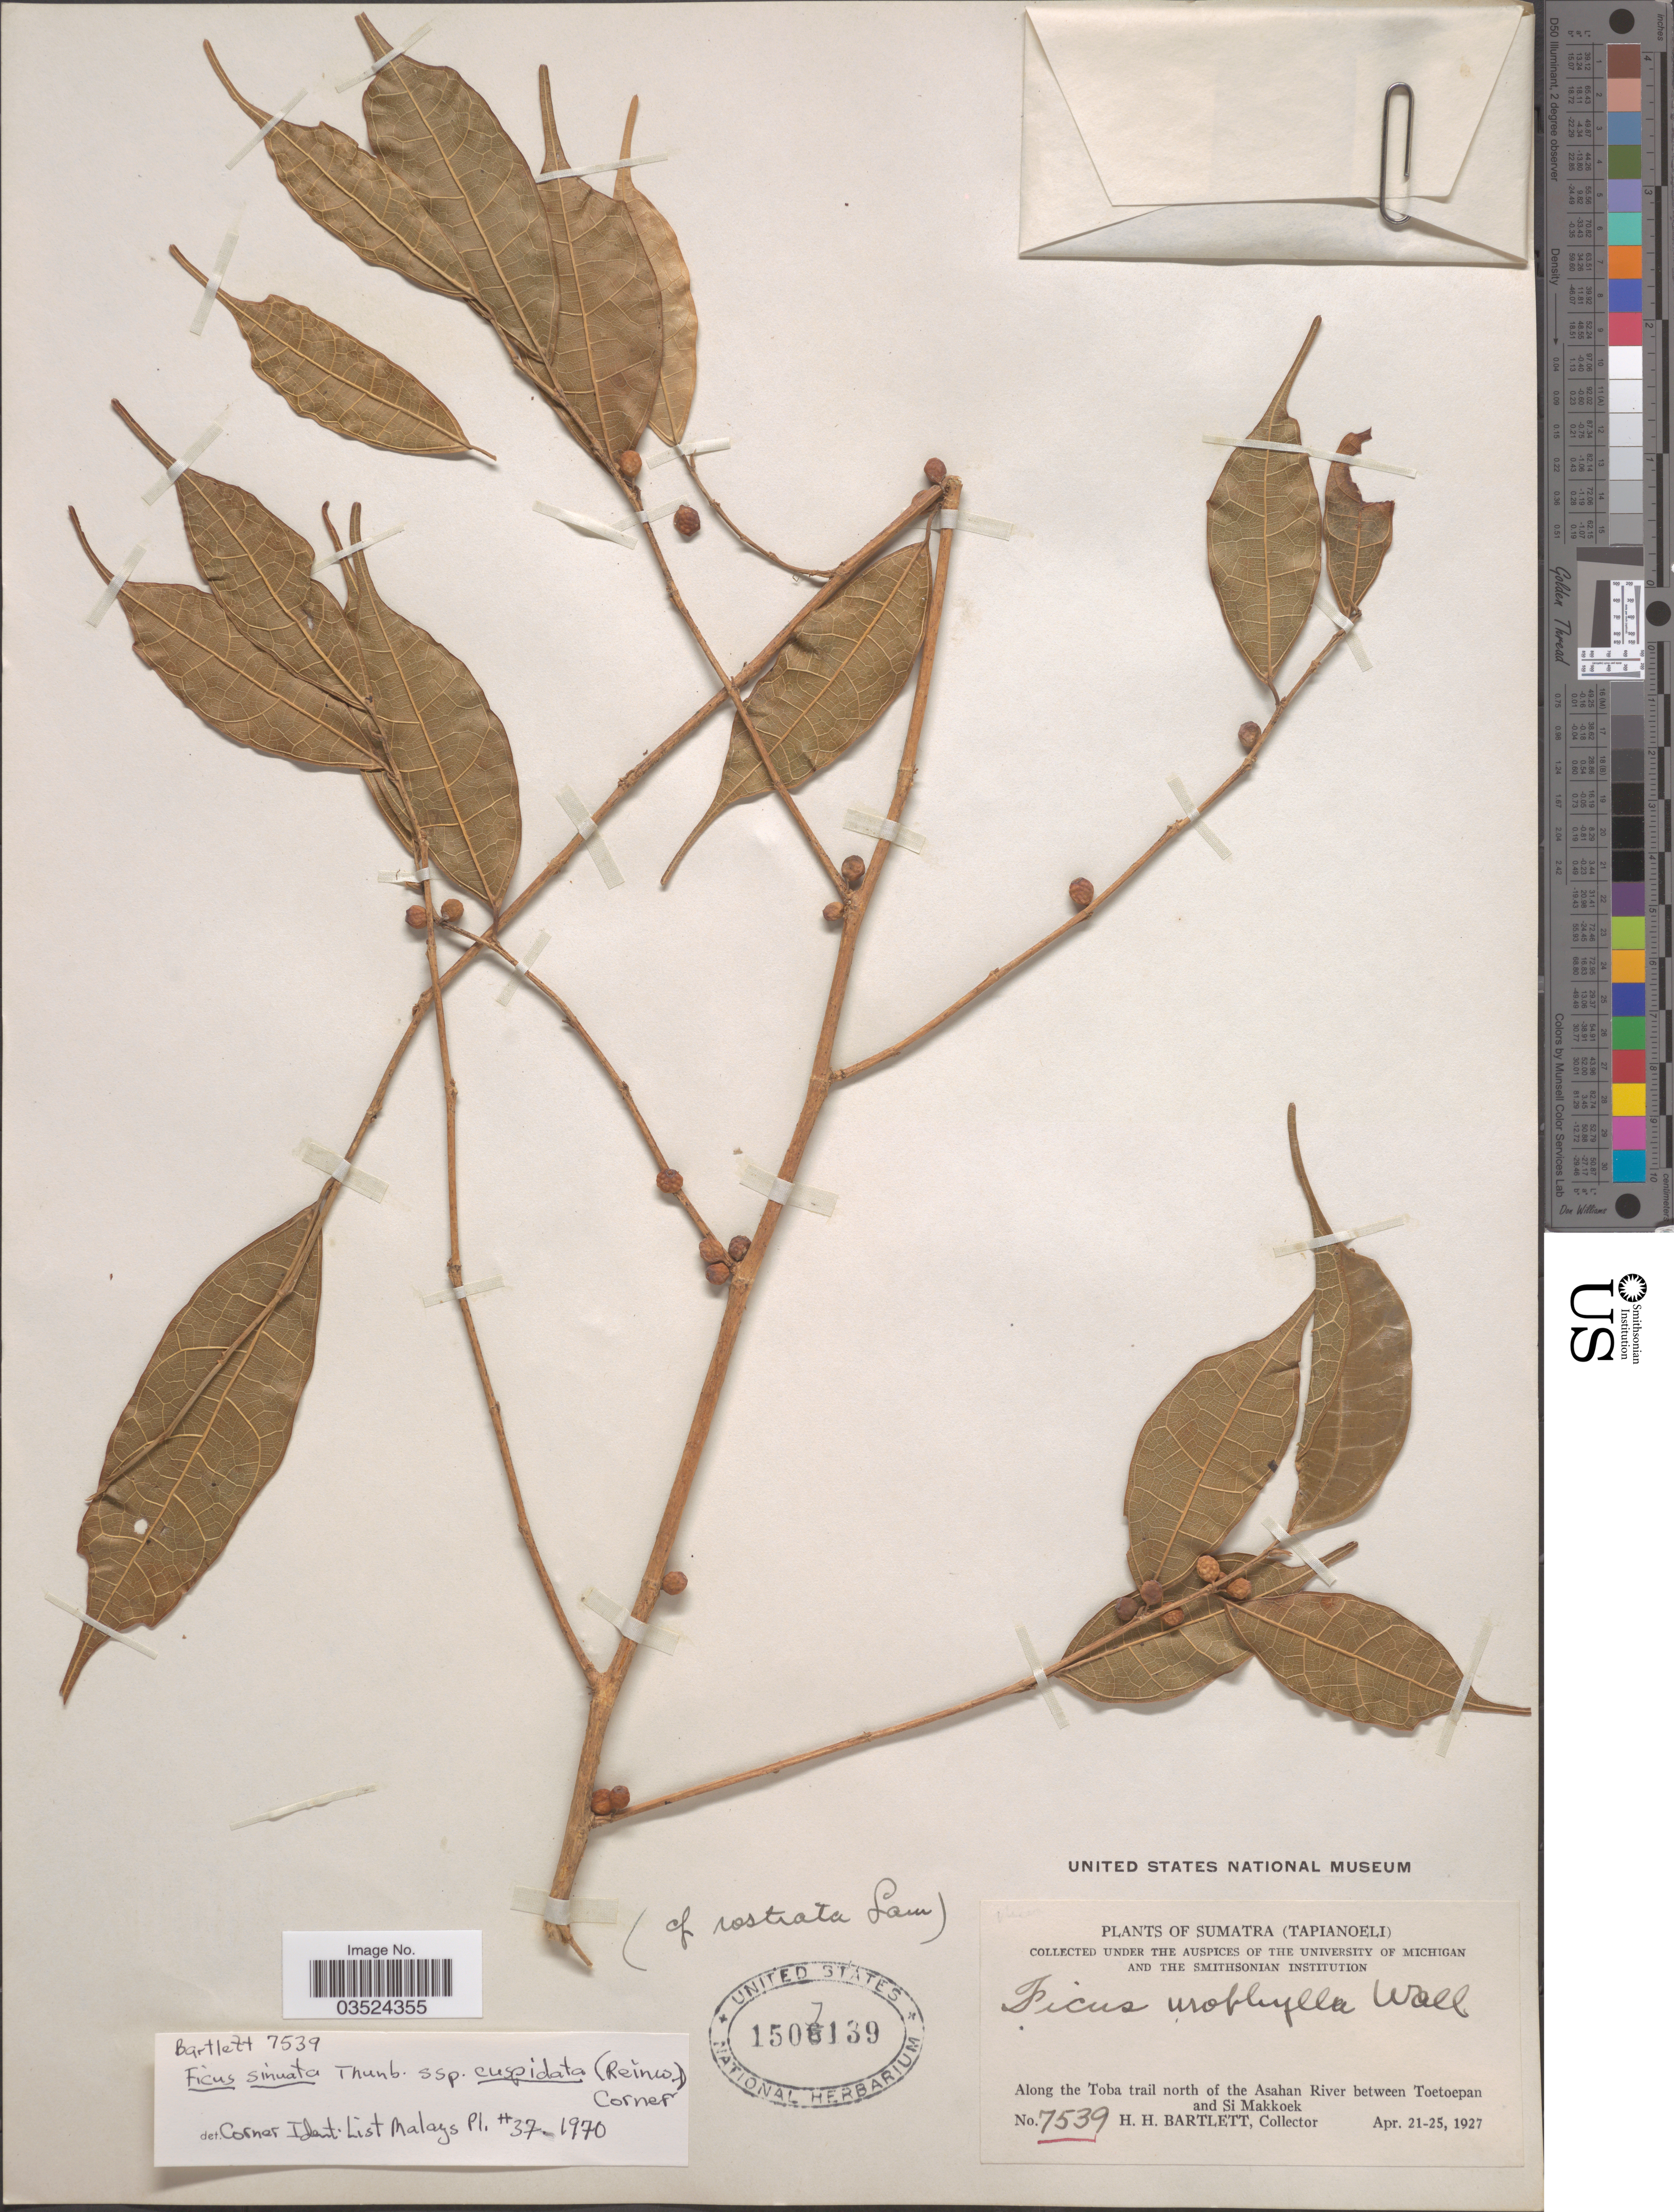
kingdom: Plantae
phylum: Tracheophyta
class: Magnoliopsida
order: Rosales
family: Moraceae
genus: Ficus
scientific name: Ficus sinuata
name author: Thunb.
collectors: H. H. Bartlett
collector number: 7539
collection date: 1927-04-01/1927-07-25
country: Indonesia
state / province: Sumatra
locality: Sumatra (Tapianoeli). Along the Toba trail north of the Asahan River between Toetoepan and Si Makkoek.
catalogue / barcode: US 1507139